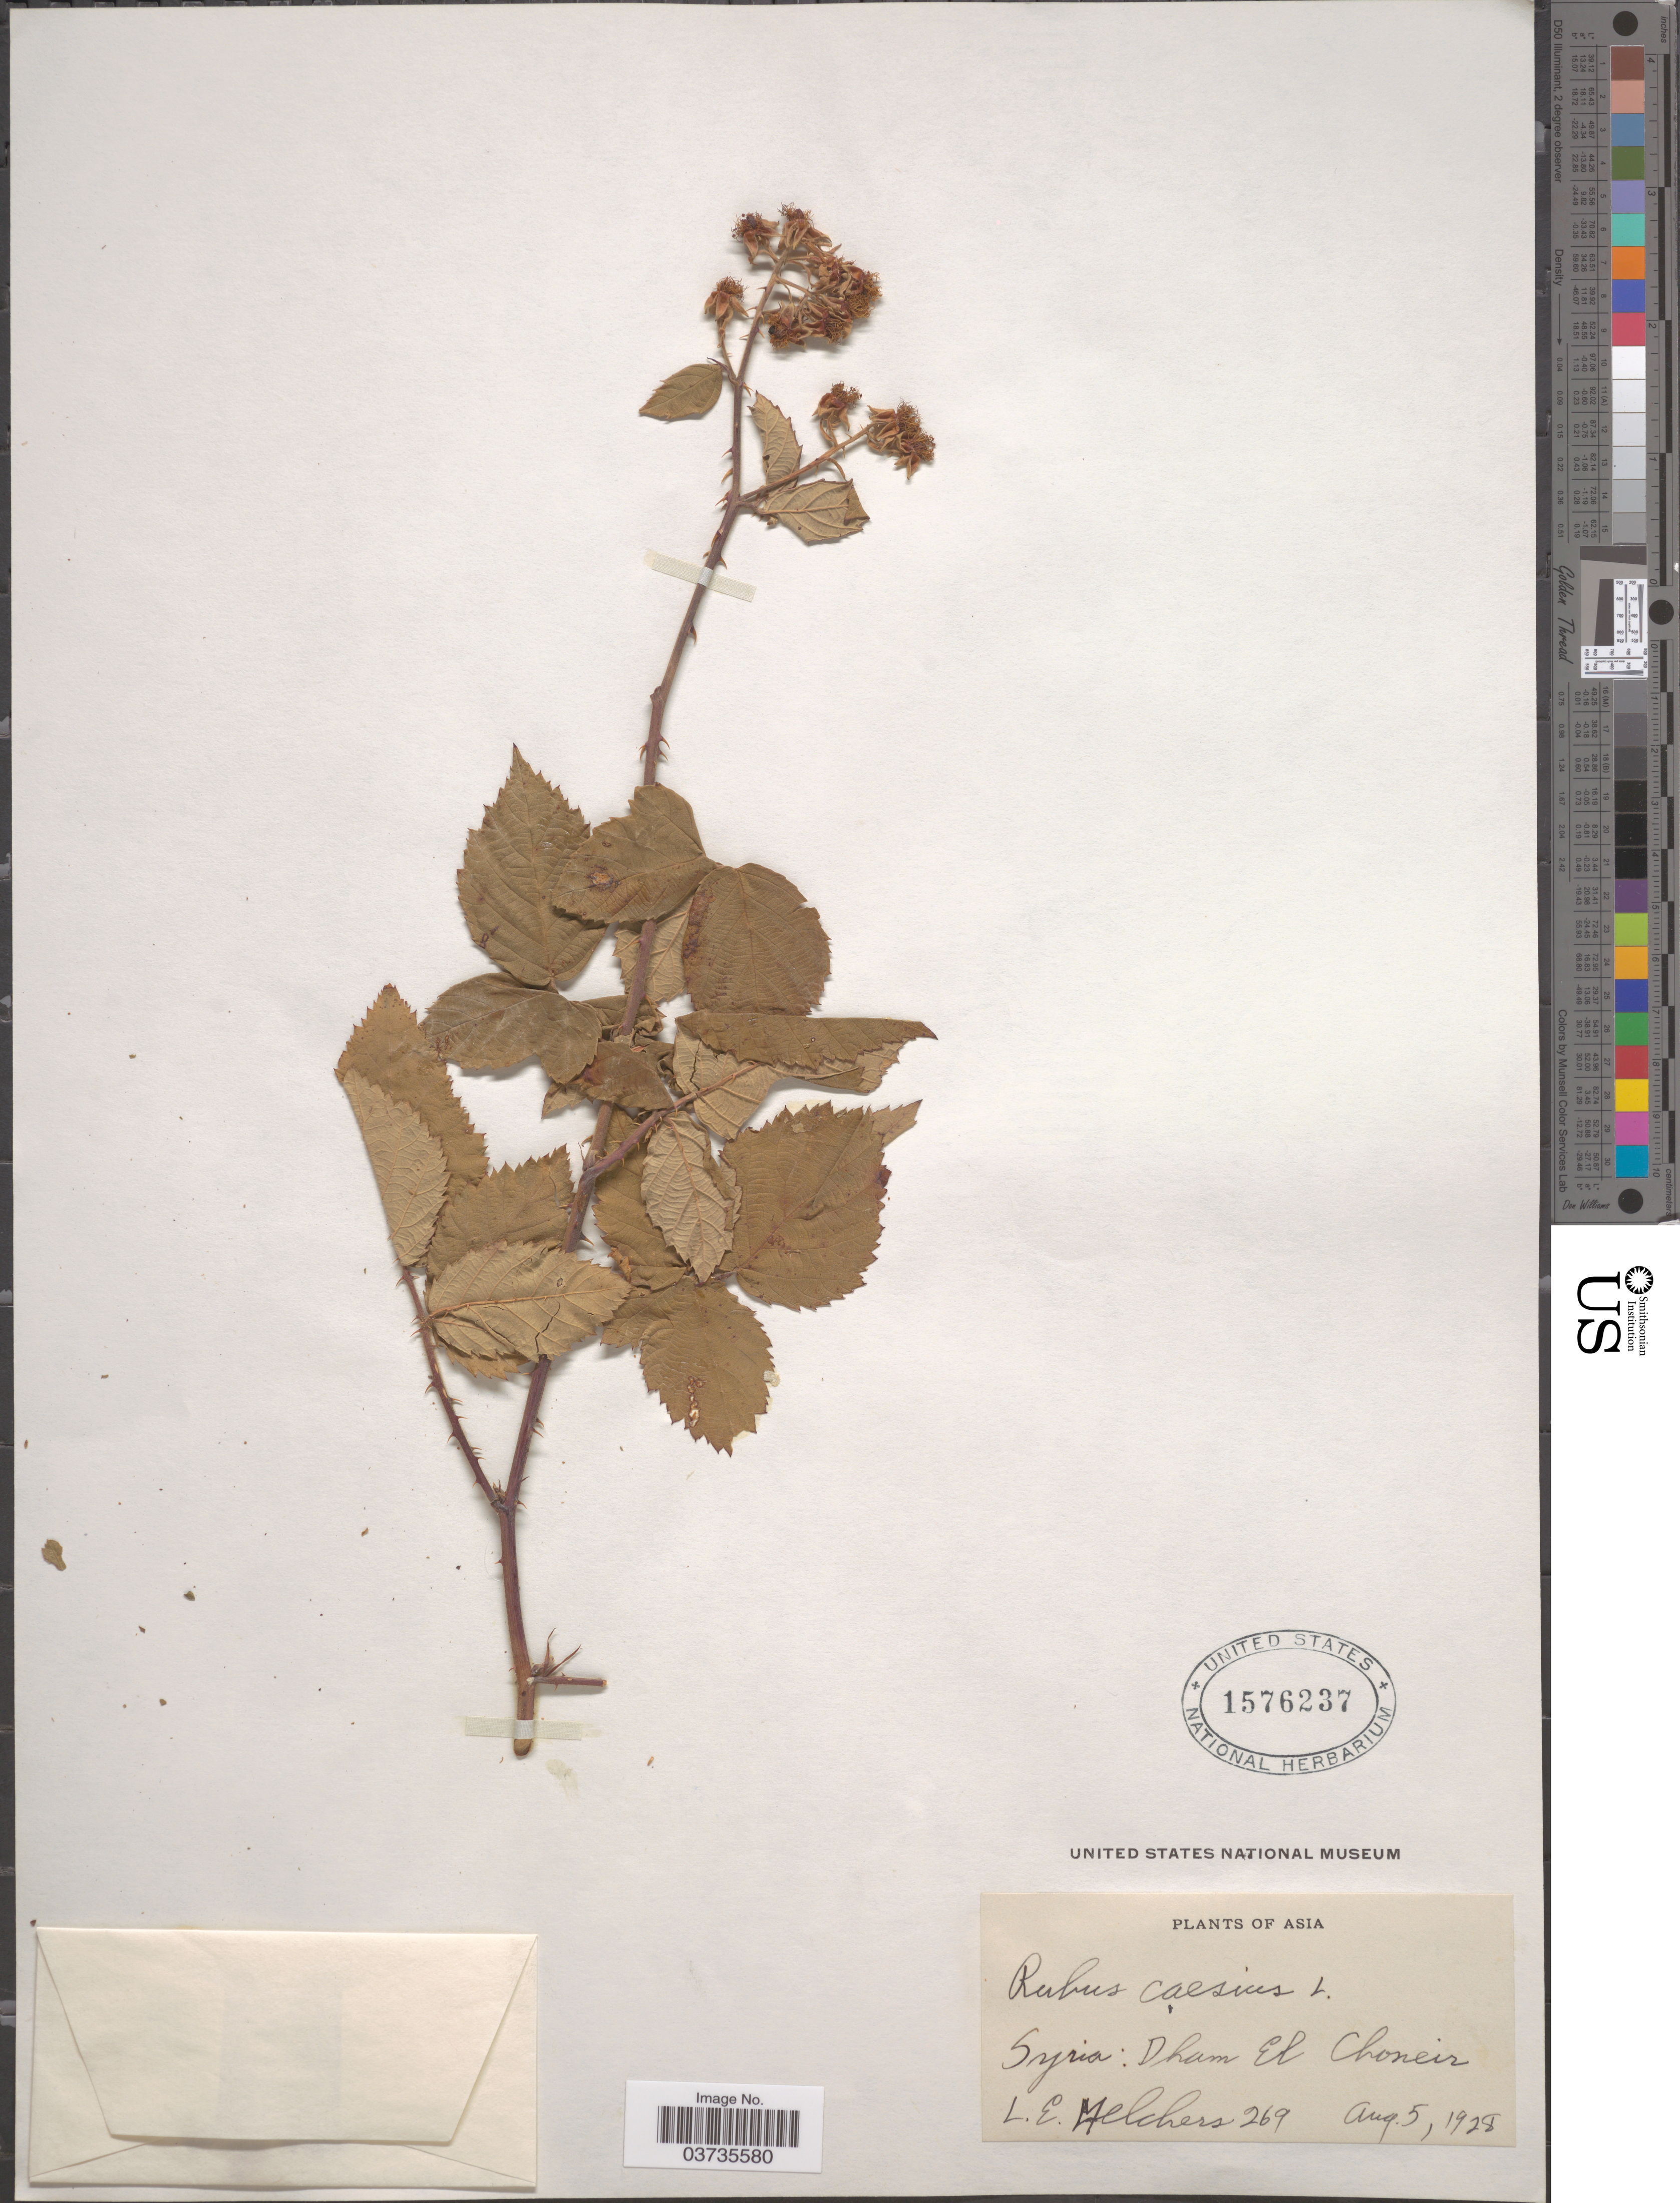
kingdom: Plantae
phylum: Tracheophyta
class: Magnoliopsida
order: Rosales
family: Rosaceae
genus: Rubus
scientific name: Rubus caesius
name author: L.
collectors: L. Melchers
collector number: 269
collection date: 1928-08-05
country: Syria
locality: Dham El Choneir.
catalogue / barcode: US 1576237